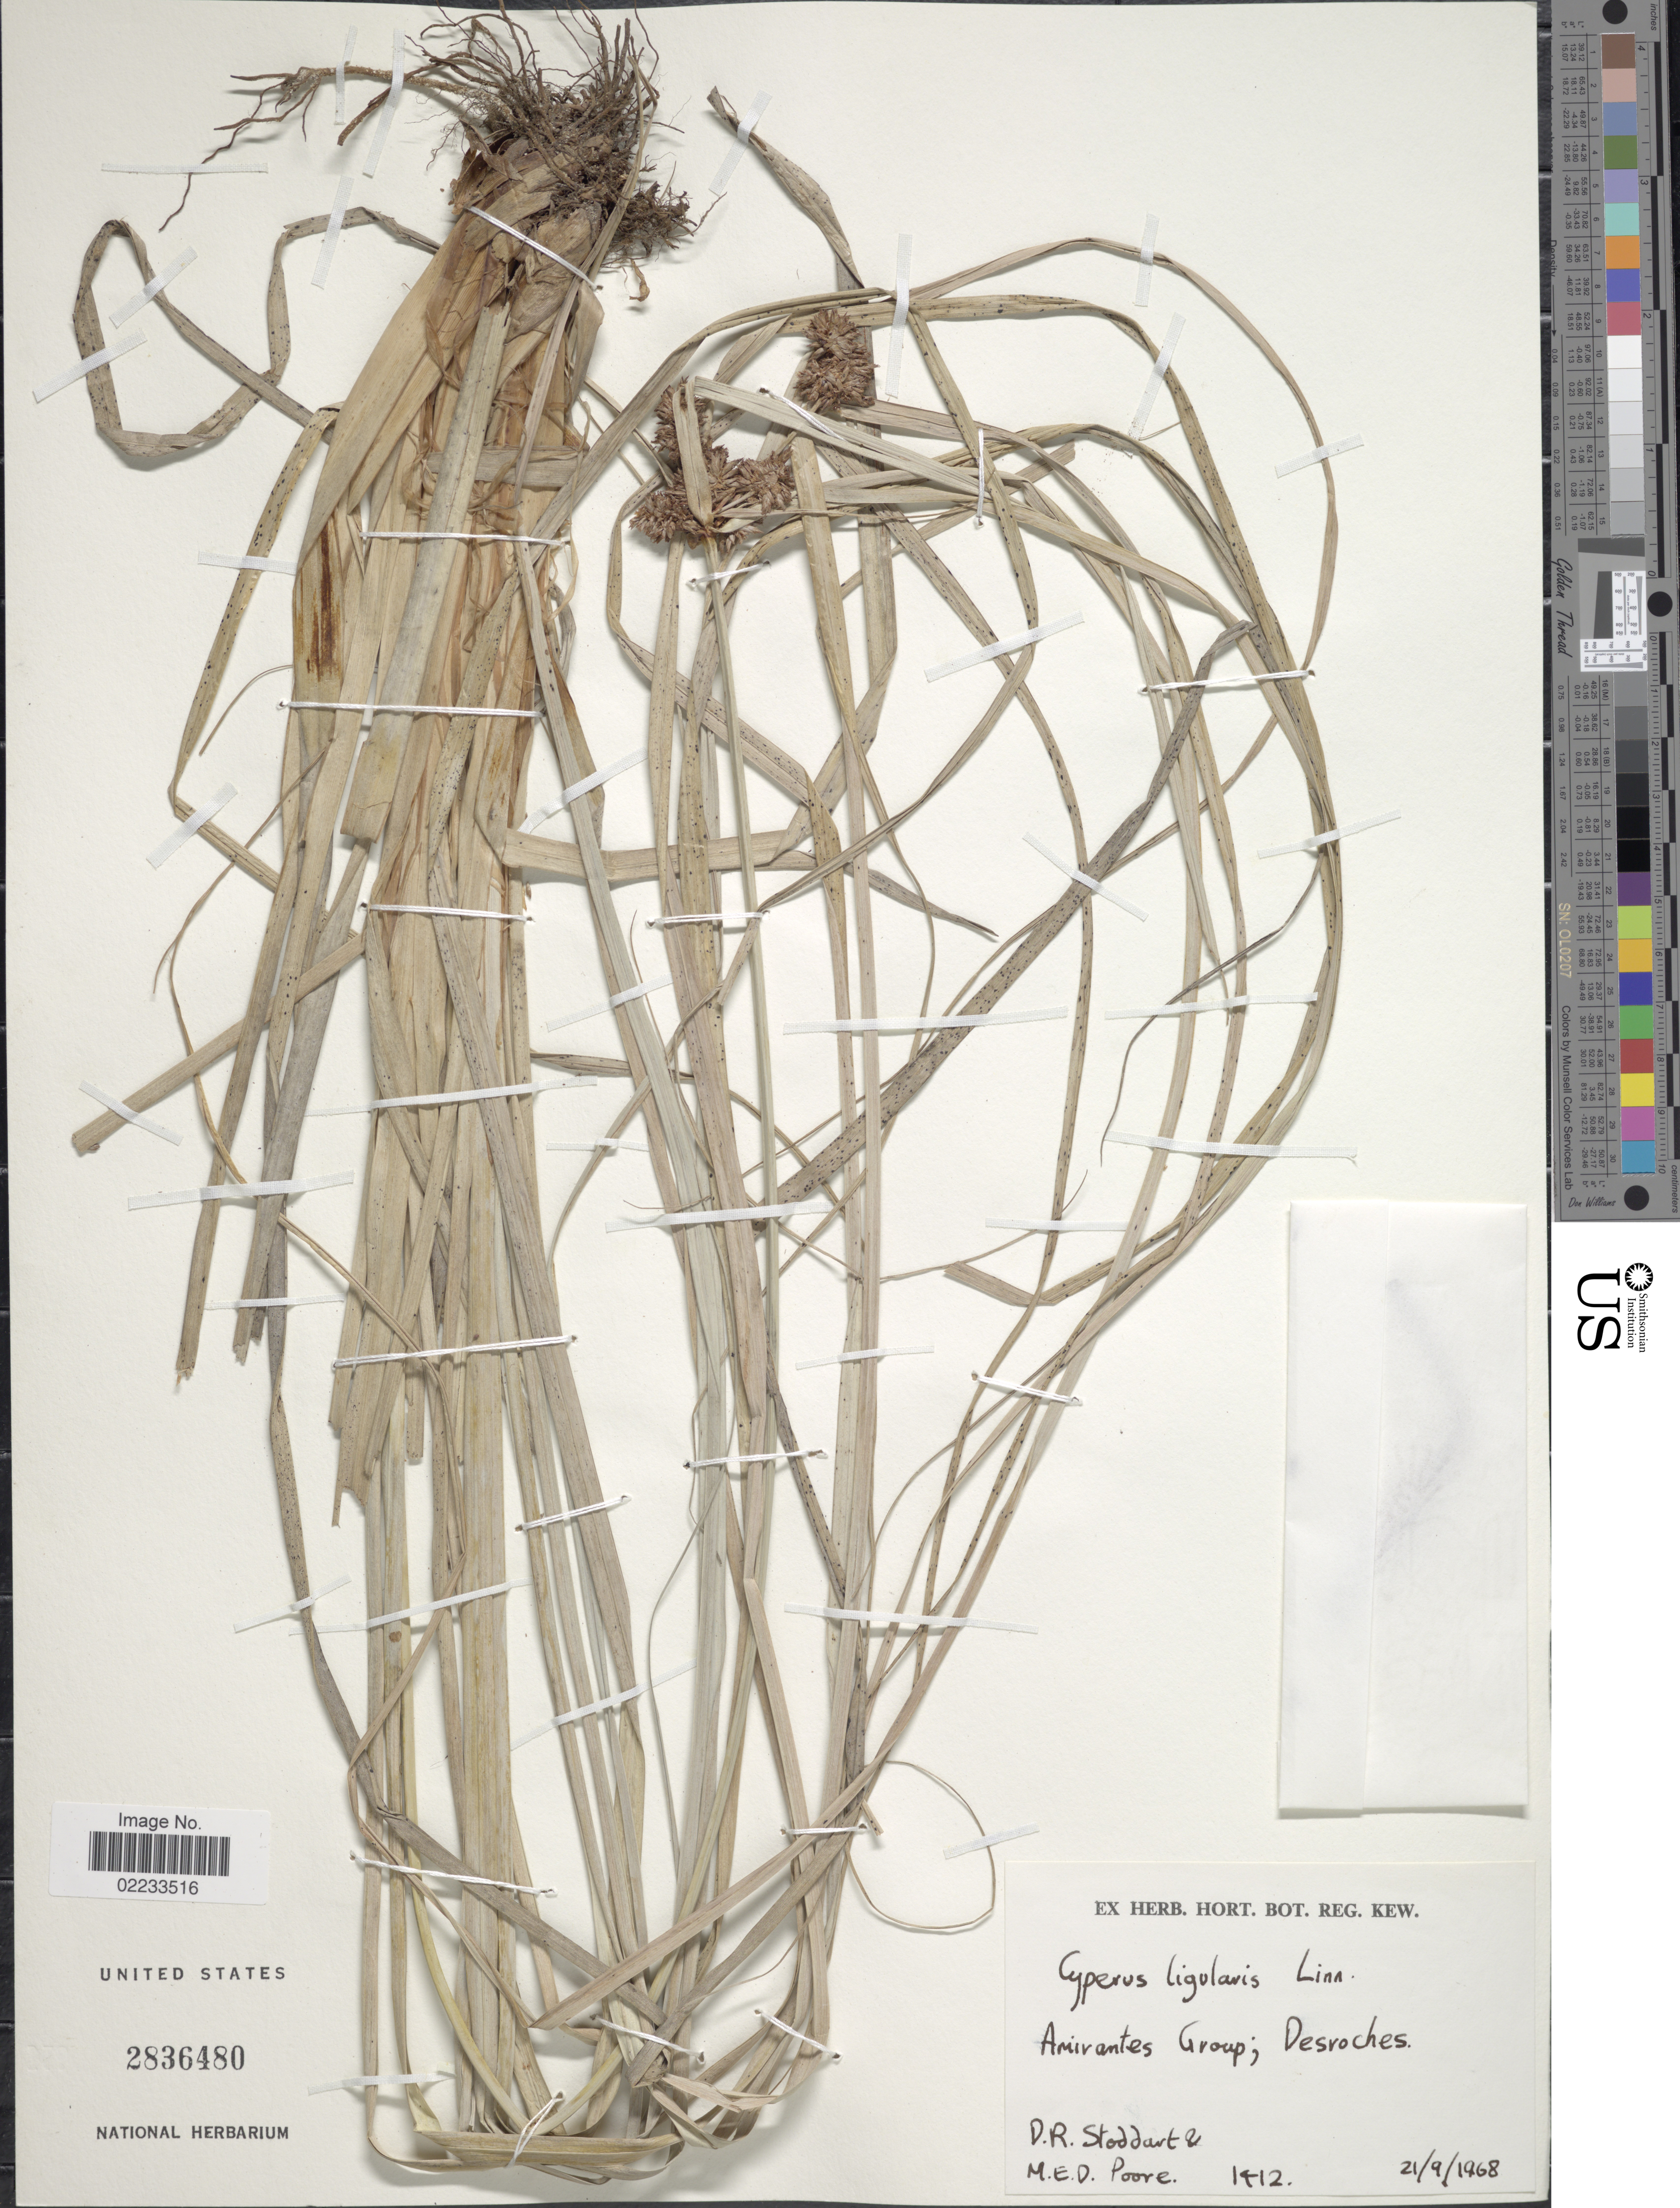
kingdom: Plantae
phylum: Tracheophyta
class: Liliopsida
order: Poales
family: Cyperaceae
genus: Cyperus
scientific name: Cyperus ligularis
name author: L.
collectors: D. R. Stoddart & M. E. D. Poore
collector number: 1412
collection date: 1968-09-21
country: Seychelles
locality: Amirantes Group, Desroches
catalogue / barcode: US 2836480